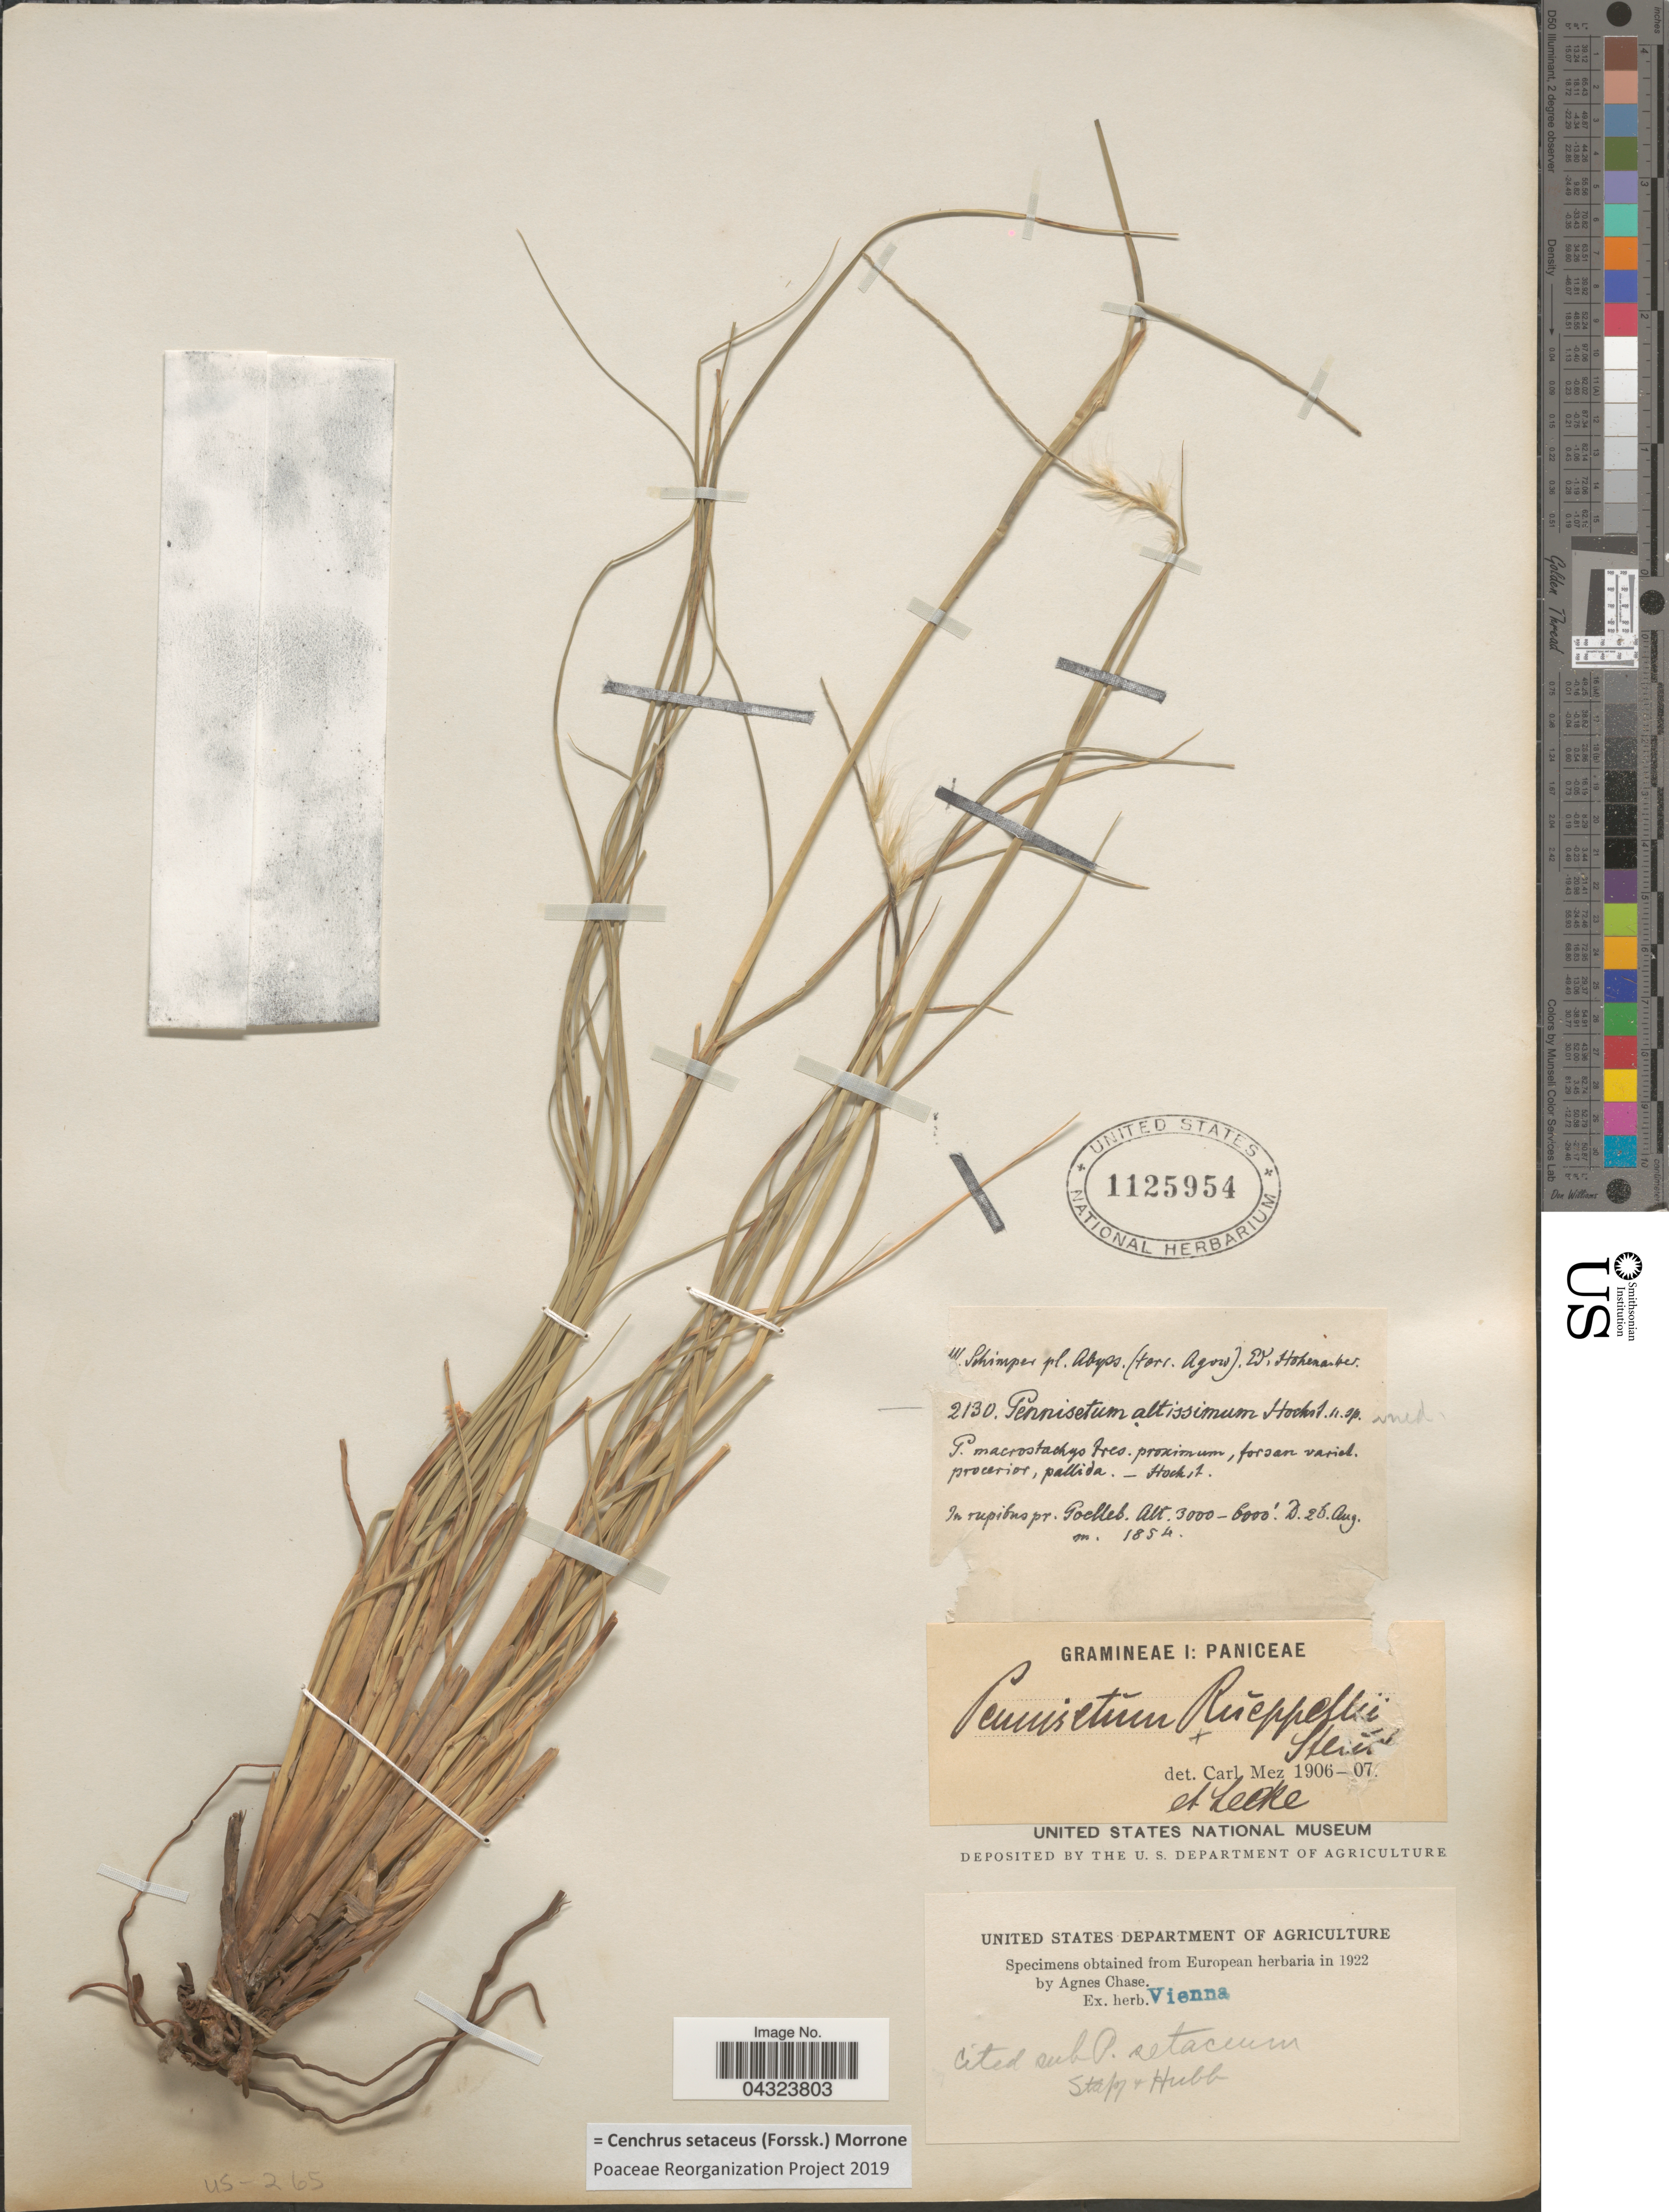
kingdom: Plantae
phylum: Tracheophyta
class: Liliopsida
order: Poales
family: Poaceae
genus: Cenchrus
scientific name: Cenchrus setaceus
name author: (Forssk.) Morrone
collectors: -. Schimper & E. Hohenacker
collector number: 2130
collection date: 1854-08-26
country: Ethiopia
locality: Abyss. (terr. Agoso). [interpreted] In rupibus pr. Poelleb.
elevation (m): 914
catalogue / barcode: US 1125954